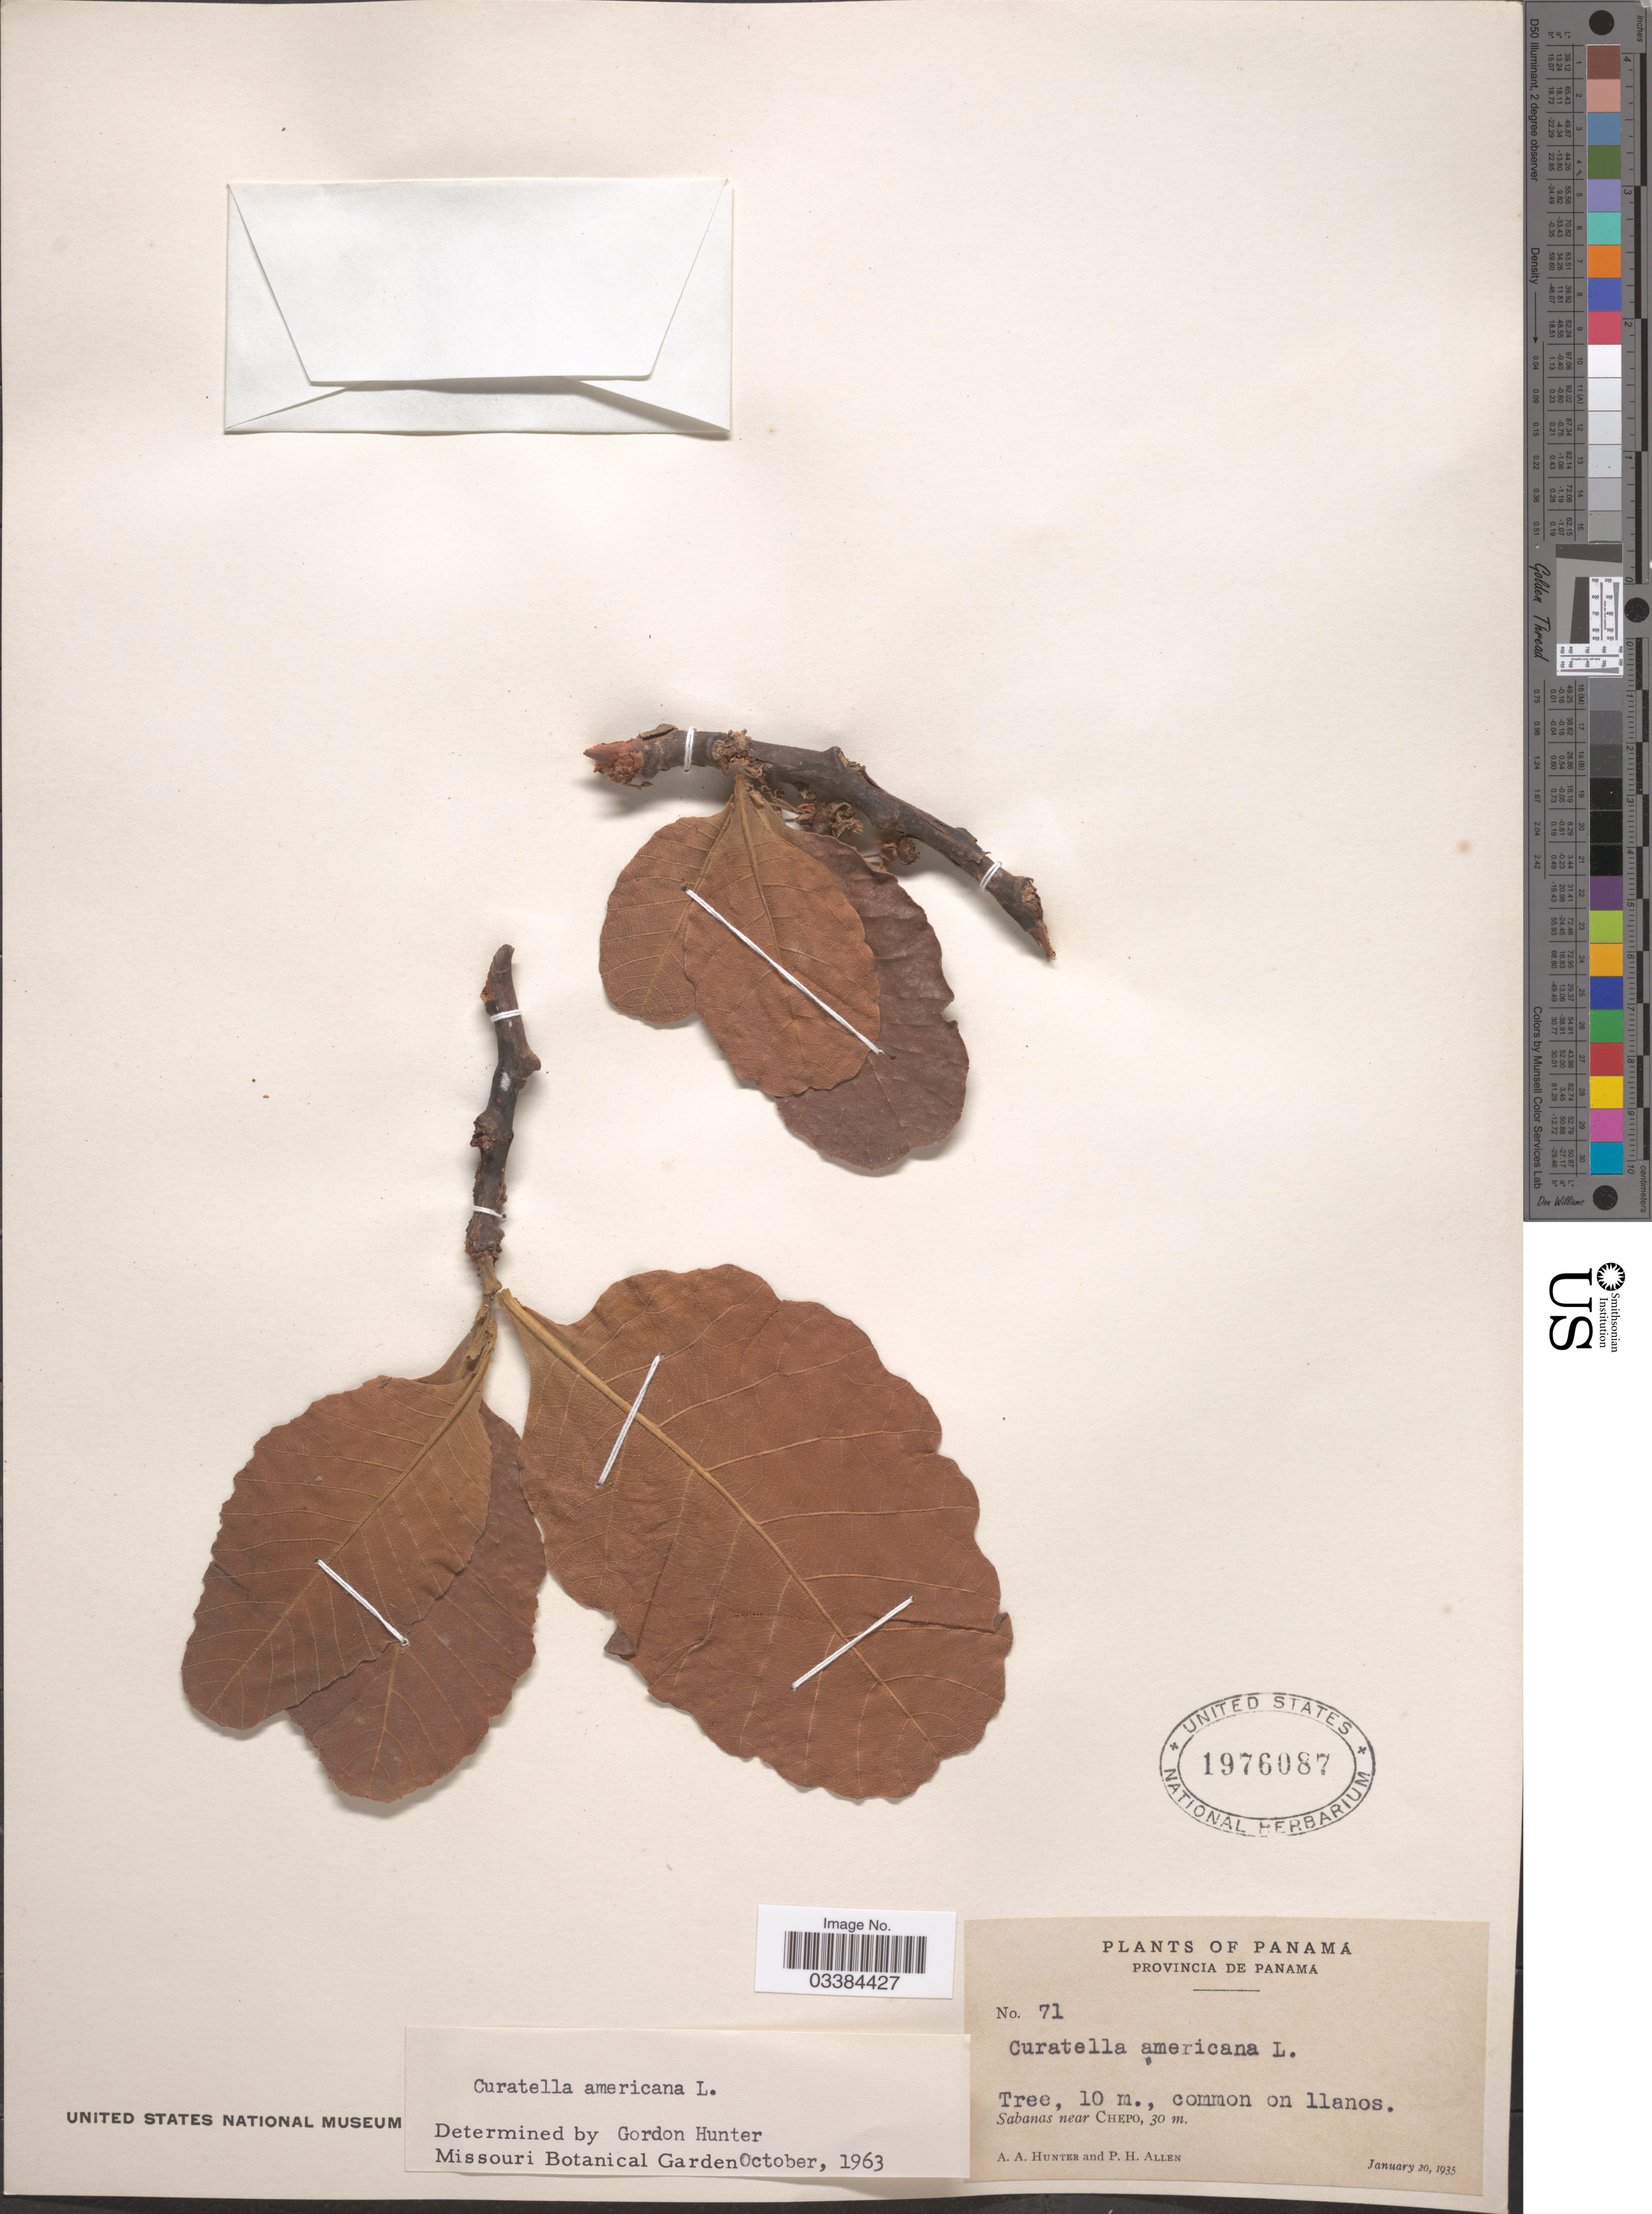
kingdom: Plantae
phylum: Tracheophyta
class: Magnoliopsida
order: Dilleniales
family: Dilleniaceae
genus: Curatella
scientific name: Curatella americana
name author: L.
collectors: A. Hunter & P. H. Allen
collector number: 71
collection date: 1935-01-20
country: Panama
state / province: Panamá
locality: Sabanas near Chepo.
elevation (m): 30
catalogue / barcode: US 1976087